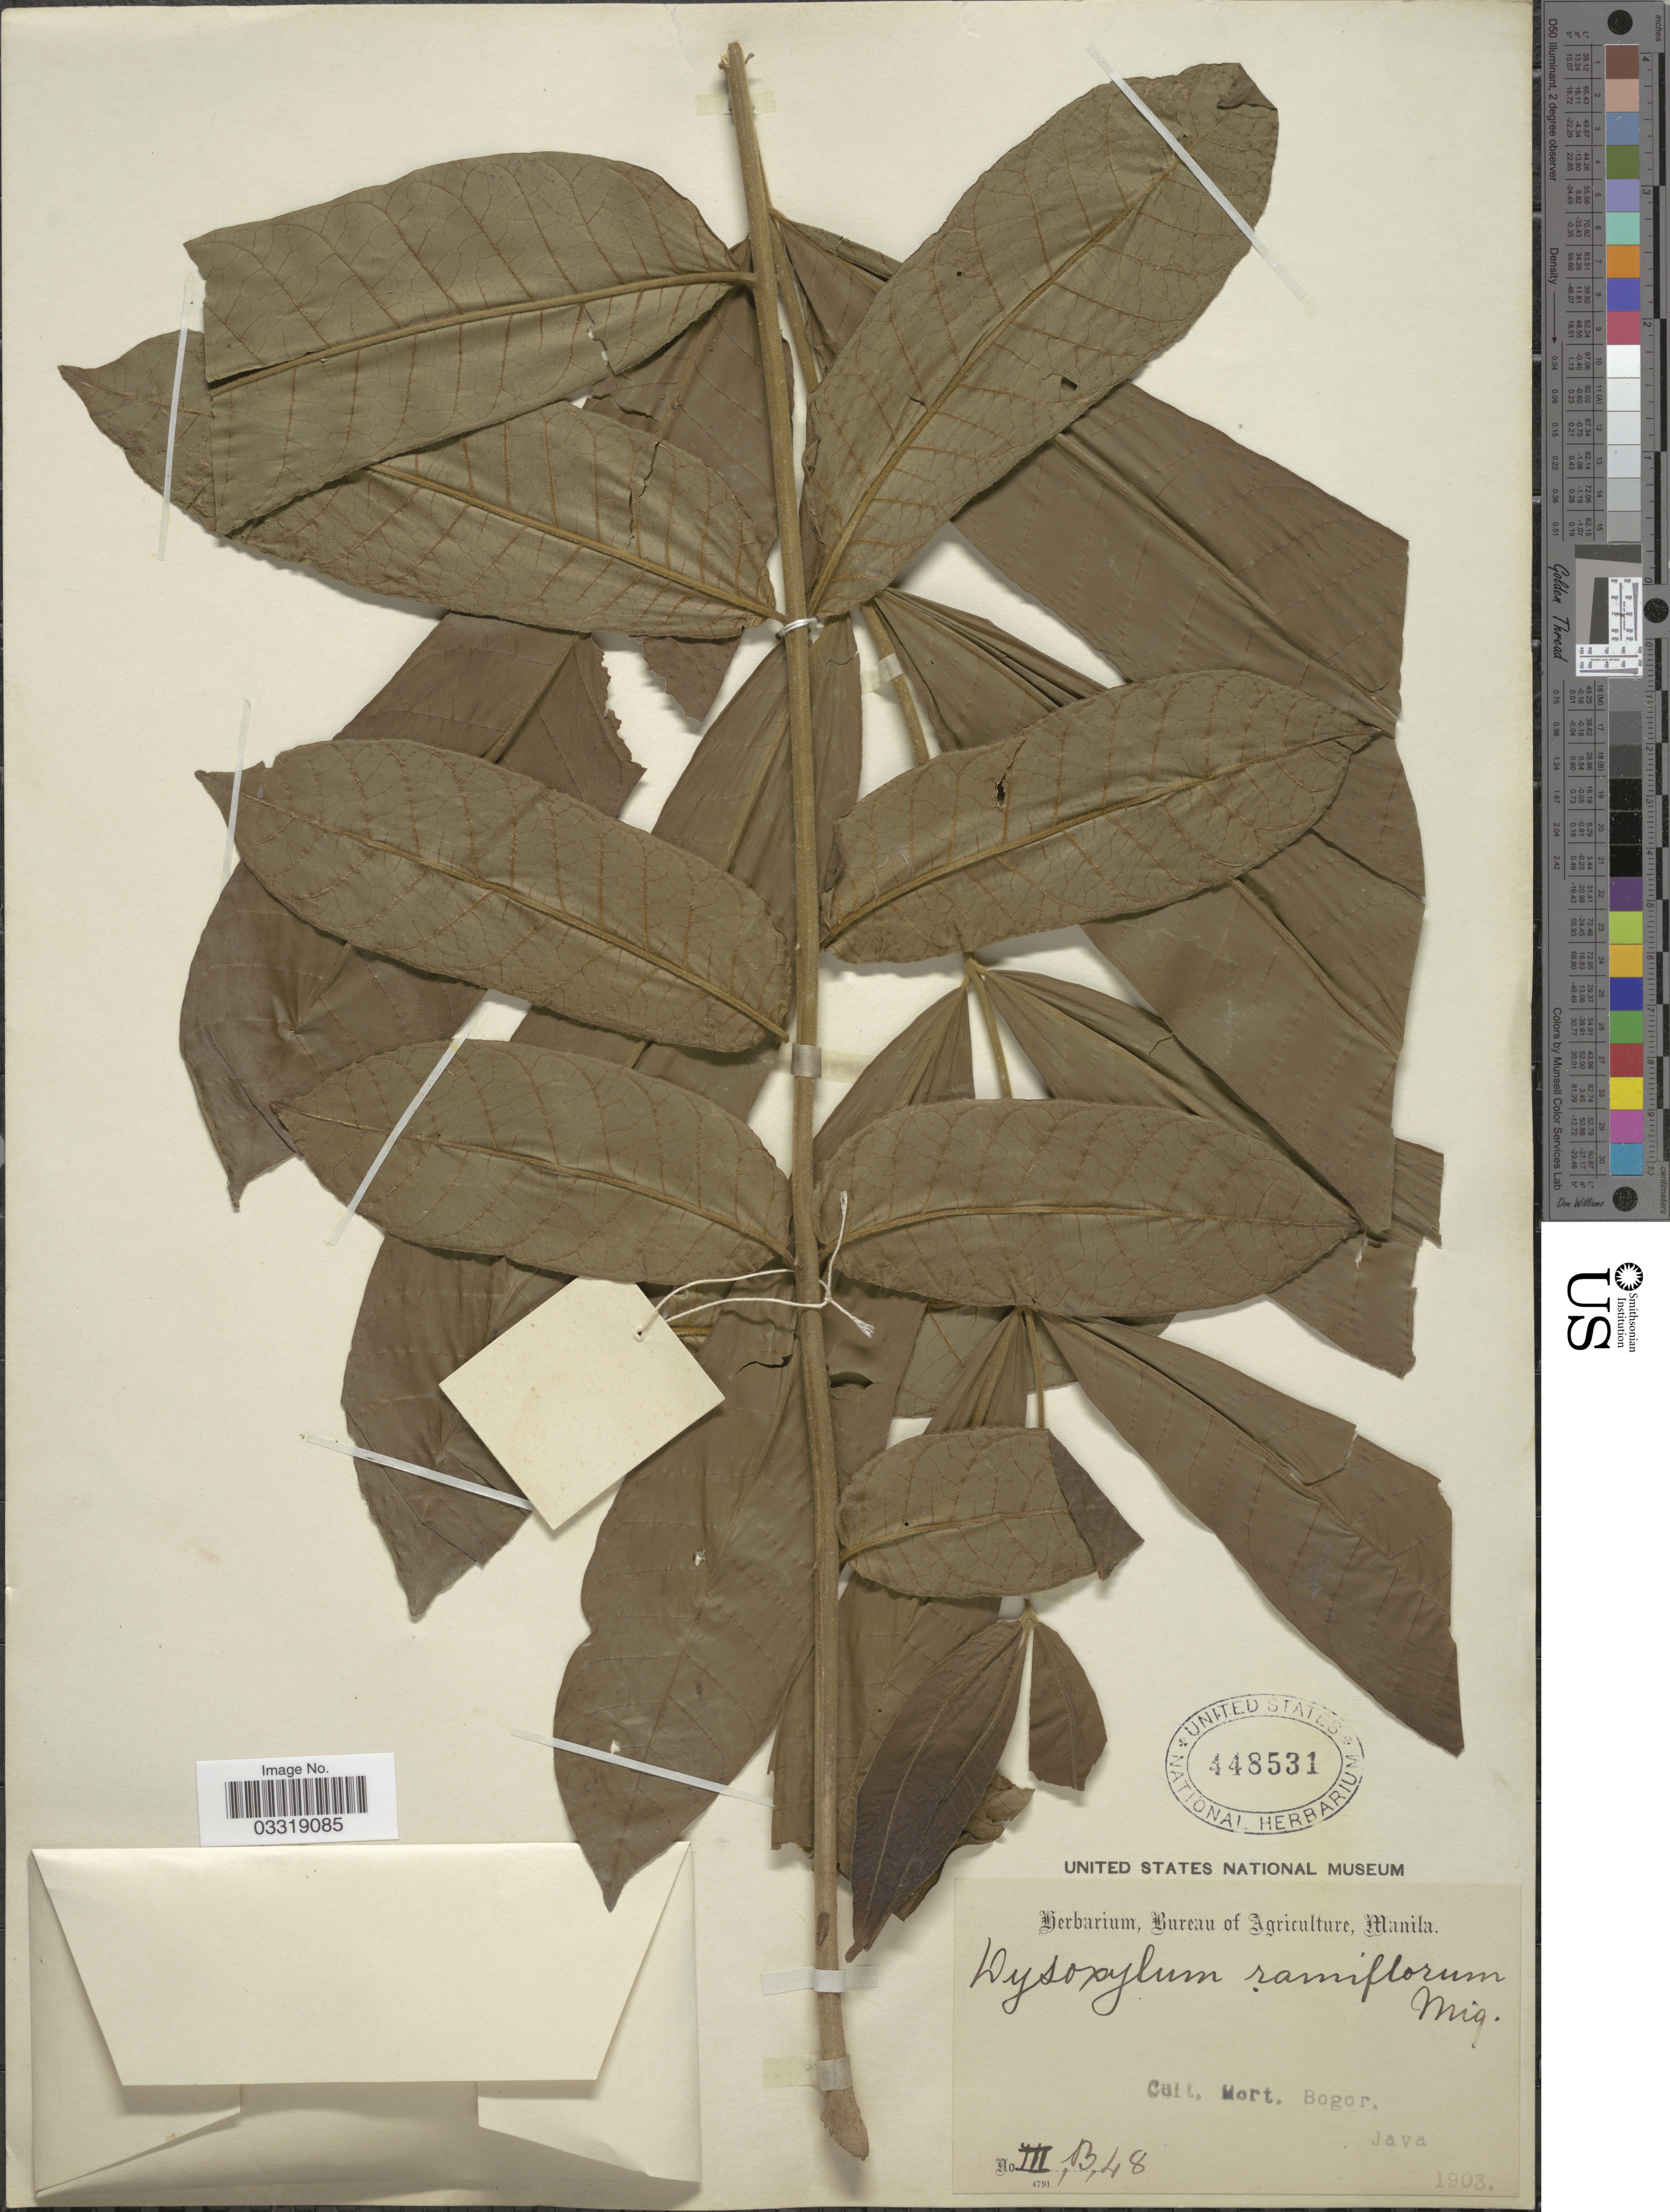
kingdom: Plantae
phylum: Tracheophyta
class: Magnoliopsida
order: Sapindales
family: Meliaceae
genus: Epicharis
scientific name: Epicharis parasitica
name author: (Osbeck) Mabb.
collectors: ex Herb. Bur. Agric. Manila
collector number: III,B,48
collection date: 1903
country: Indonesia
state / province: Java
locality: Cult. Hort. Bogor.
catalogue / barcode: US 448531